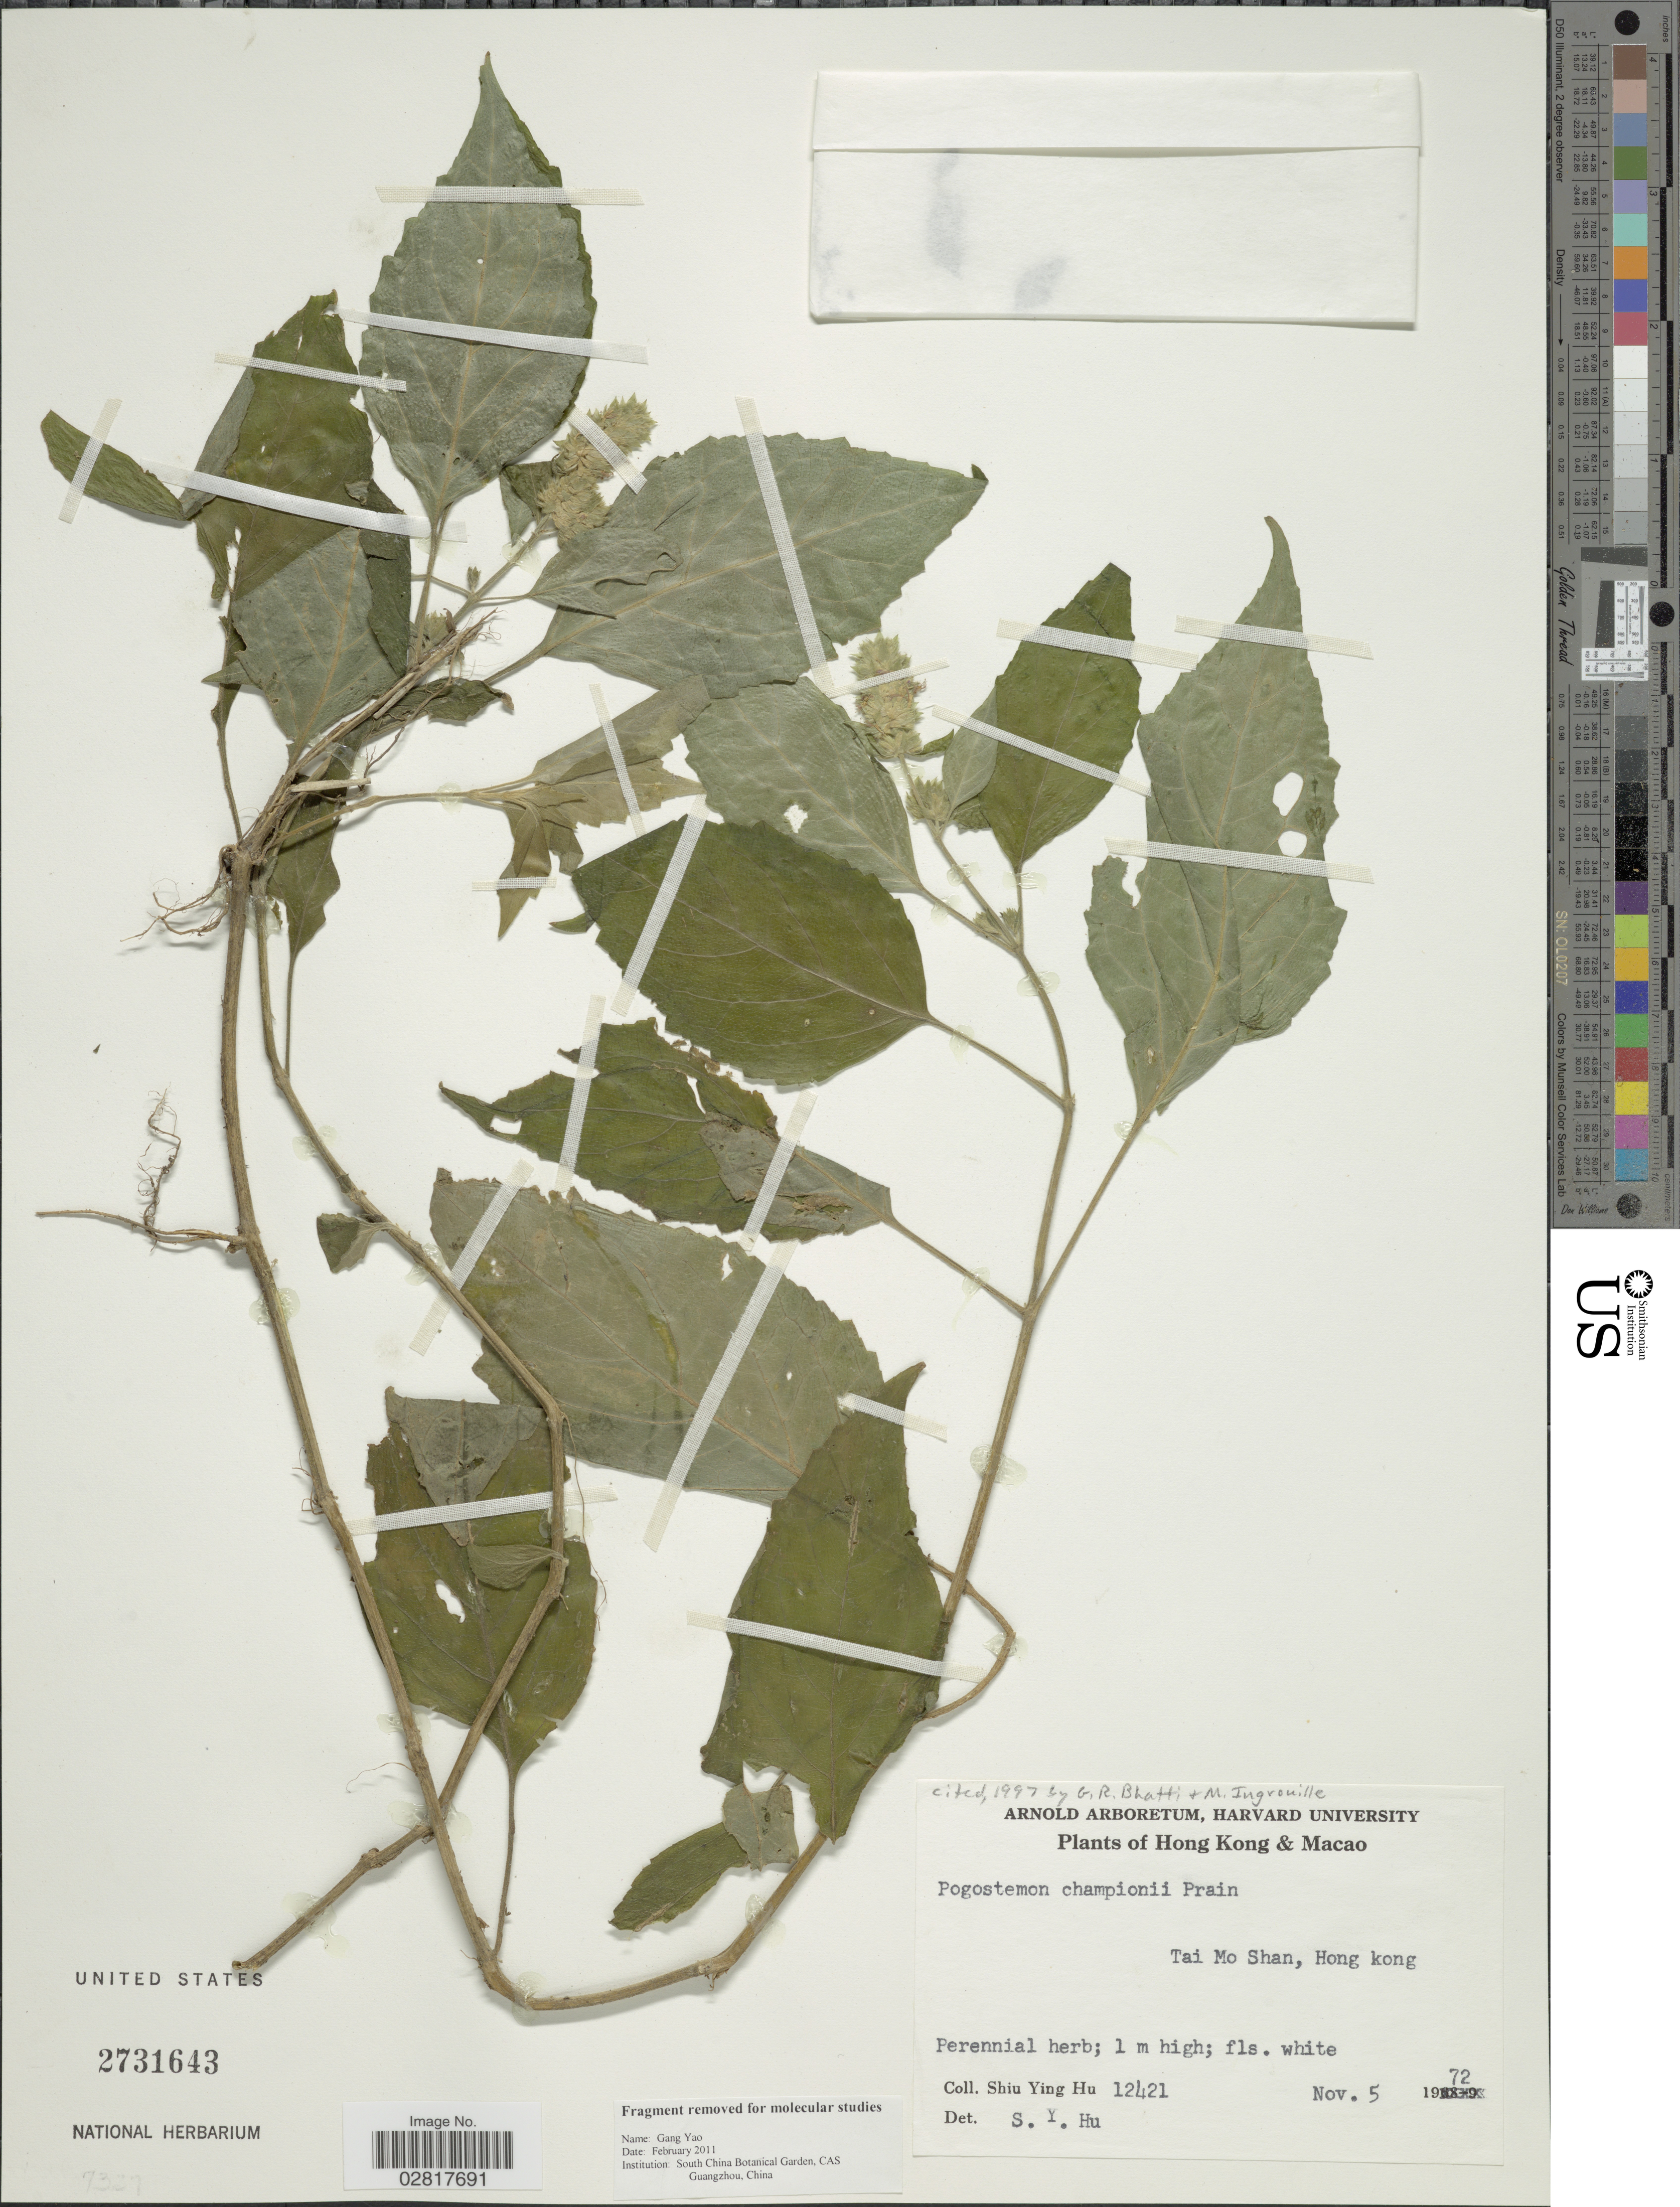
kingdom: Plantae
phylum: Tracheophyta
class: Magnoliopsida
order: Lamiales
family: Lamiaceae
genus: Pogostemon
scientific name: Pogostemon championii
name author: Prain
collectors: S. Y. Hu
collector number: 12421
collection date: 1972-11-05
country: China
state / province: Hong Kong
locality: Tai Mo Shan.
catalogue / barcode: US 2731643